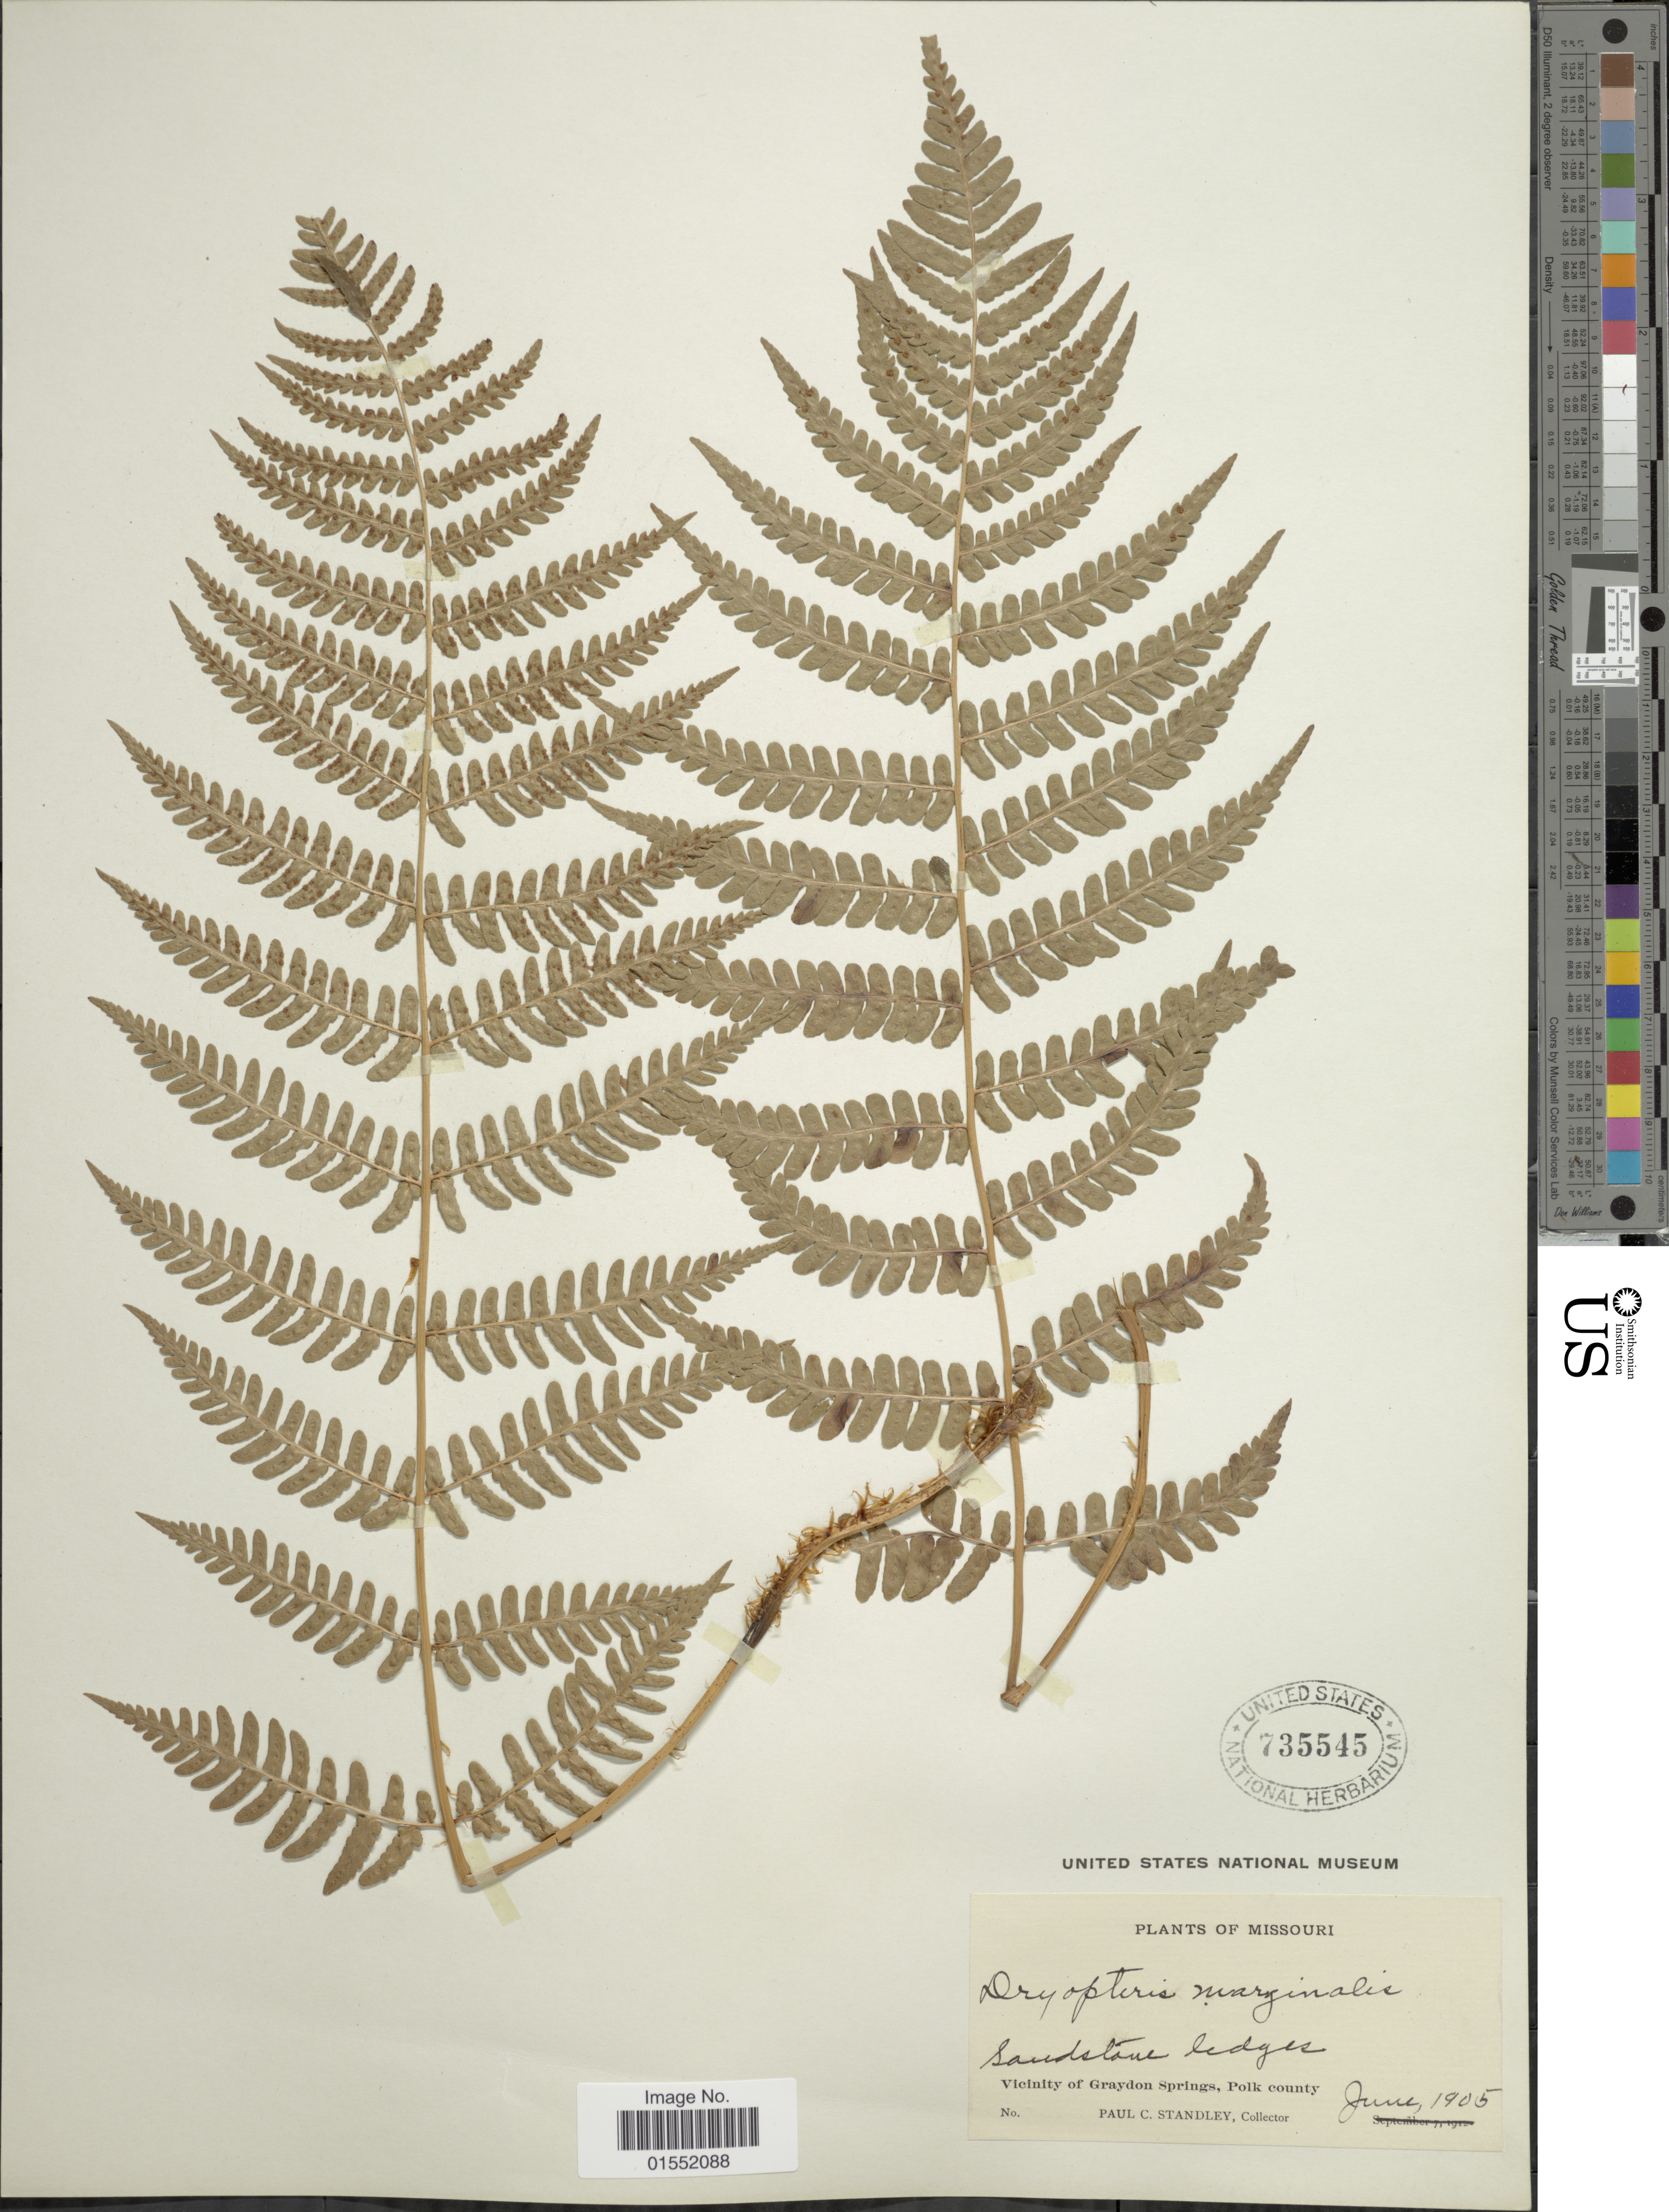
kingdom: Plantae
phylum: Tracheophyta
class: Polypodiopsida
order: Polypodiales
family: Dryopteridaceae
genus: Dryopteris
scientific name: Dryopteris marginalis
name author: (L.) A. Gray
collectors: P. C. Standley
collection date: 1905-06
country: United States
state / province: Missouri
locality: Sandstone ledges, Vicinity of Graydon Springs, Polk County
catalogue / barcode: US 735545